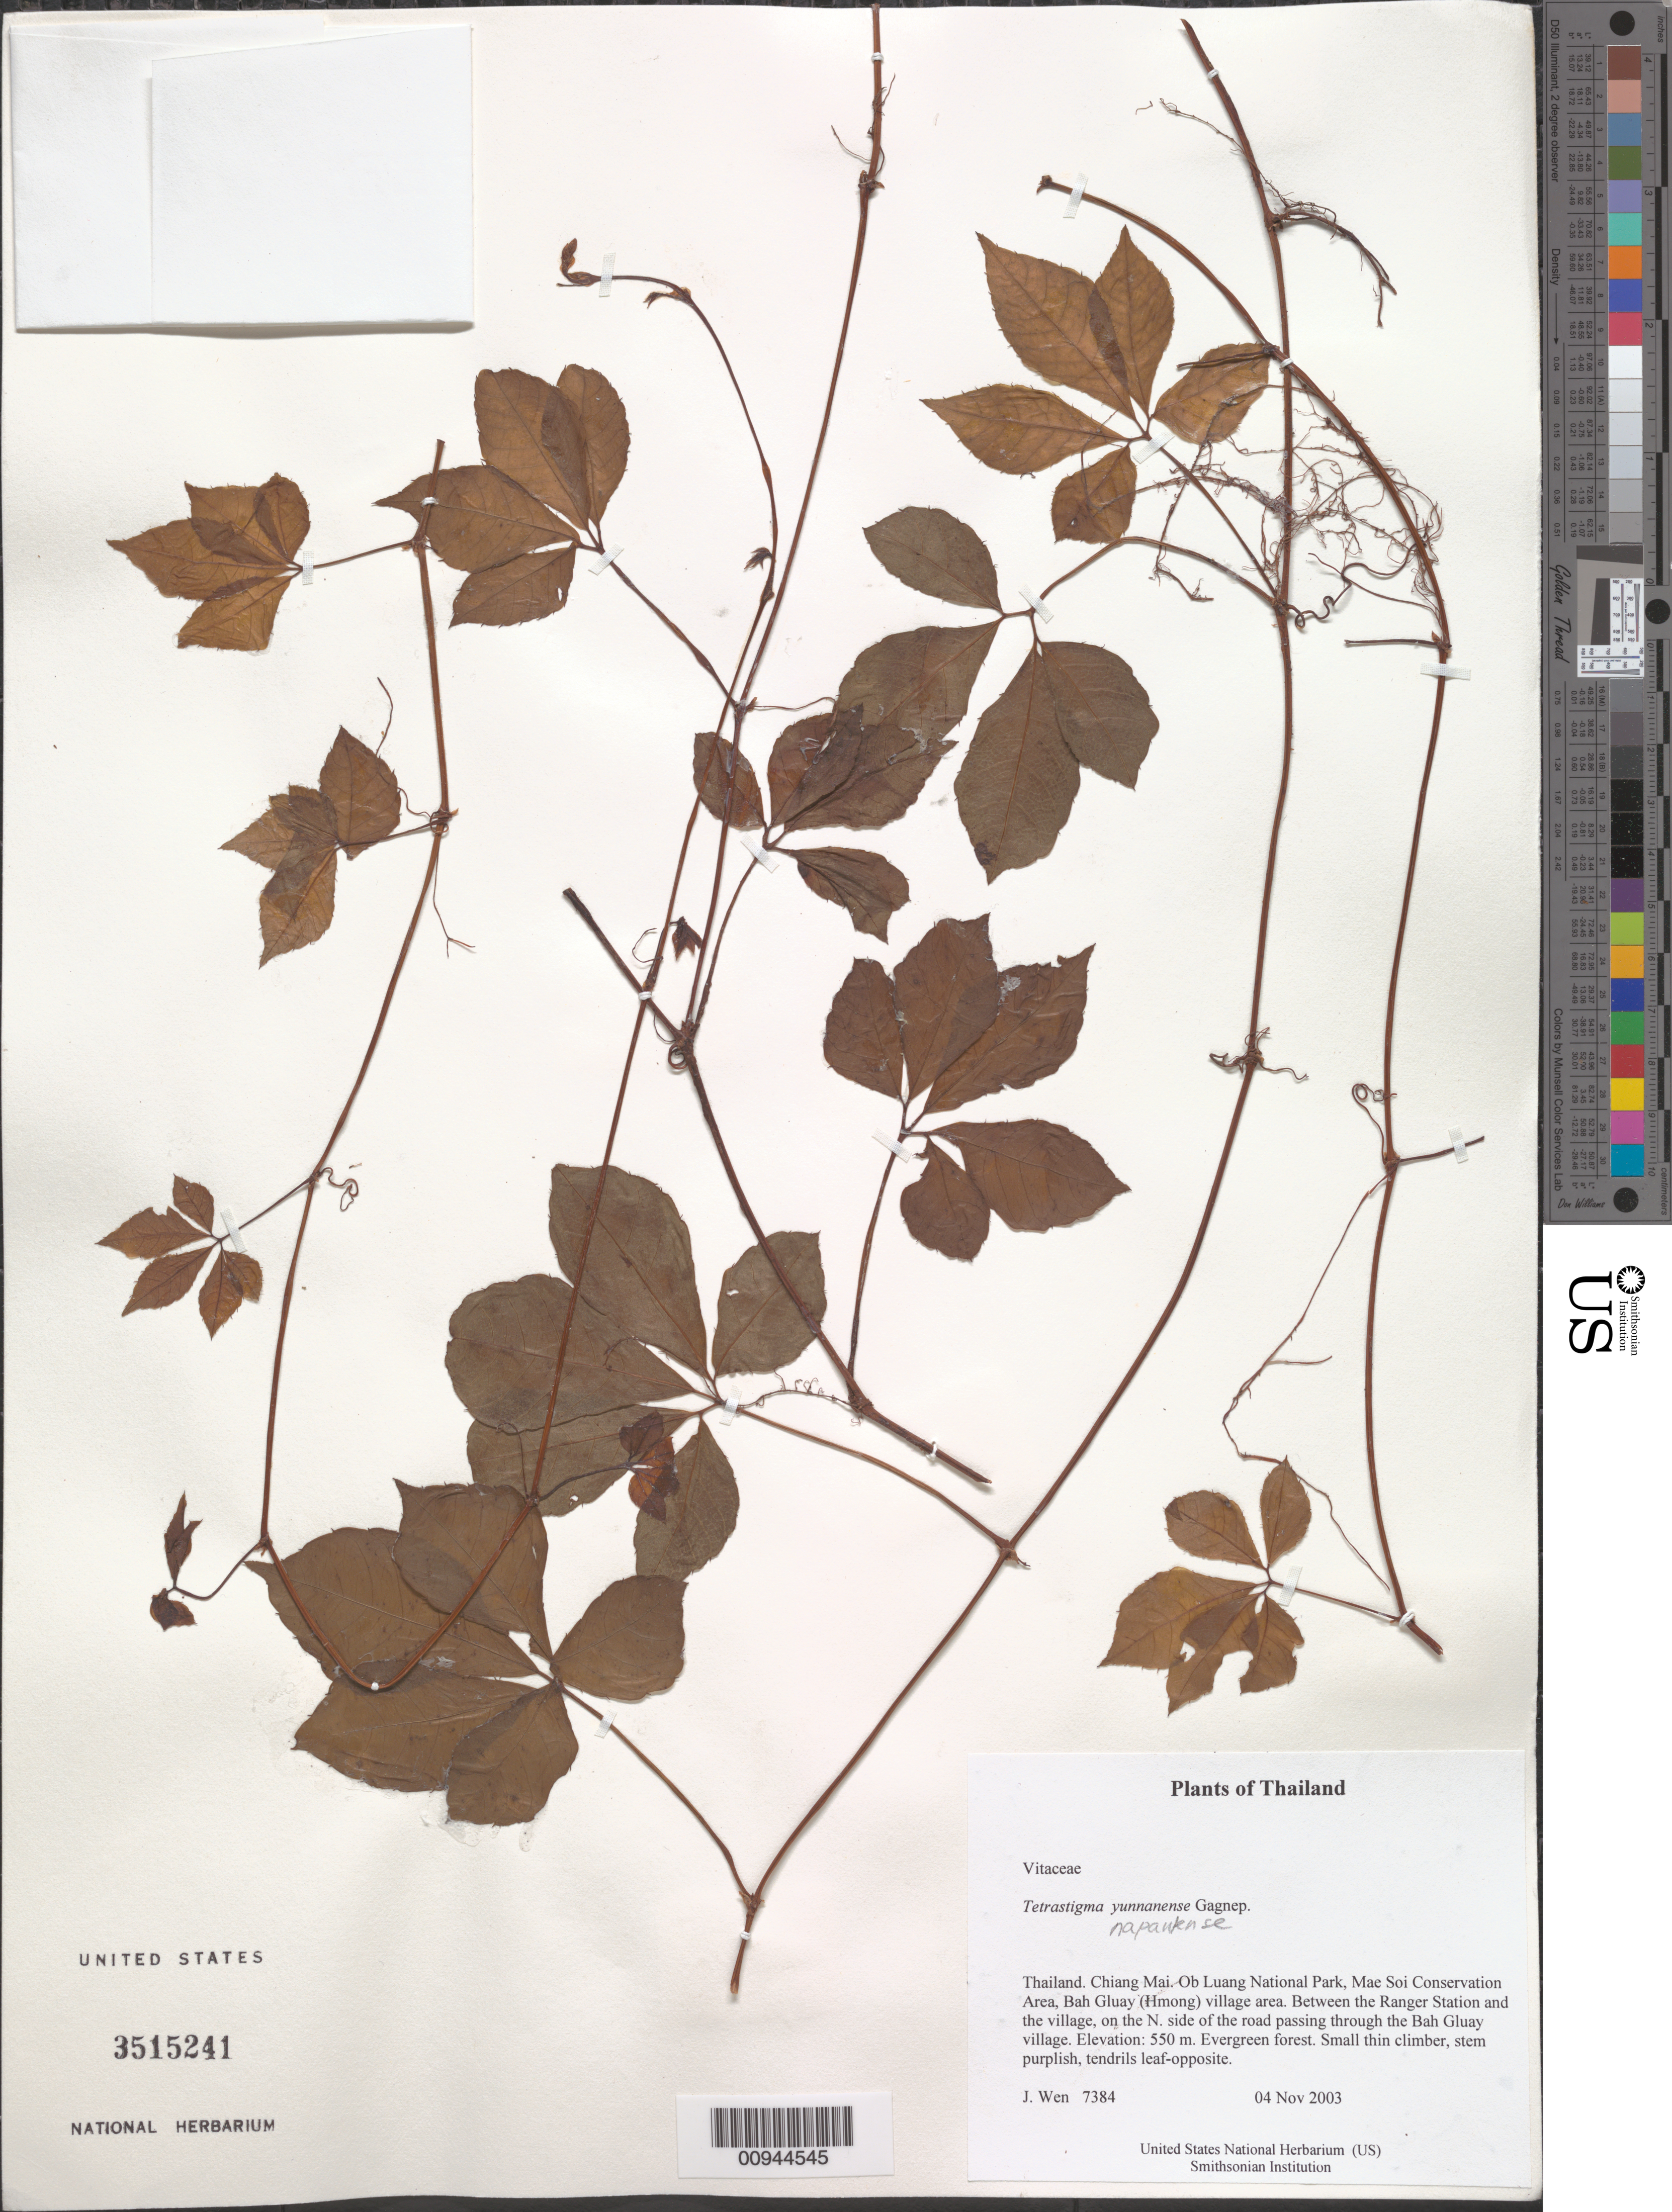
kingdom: Plantae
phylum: Tracheophyta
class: Magnoliopsida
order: Vitales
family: Vitaceae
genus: Tetrastigma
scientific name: Tetrastigma yunnanense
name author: Gagnep.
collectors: J. Wen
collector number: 7384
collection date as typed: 04 Nov 2003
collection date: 2003-11-04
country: Thailand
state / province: Chiang Mai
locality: Ob Luang National Park, Mae Soi Conservation Area, Bah Gluay (Hmong) village area. Between the Ranger Station and the village, on the N. side of the road passing through the Bah Gluay village.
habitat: Evergreen forest.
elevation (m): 550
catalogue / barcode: US 3515241